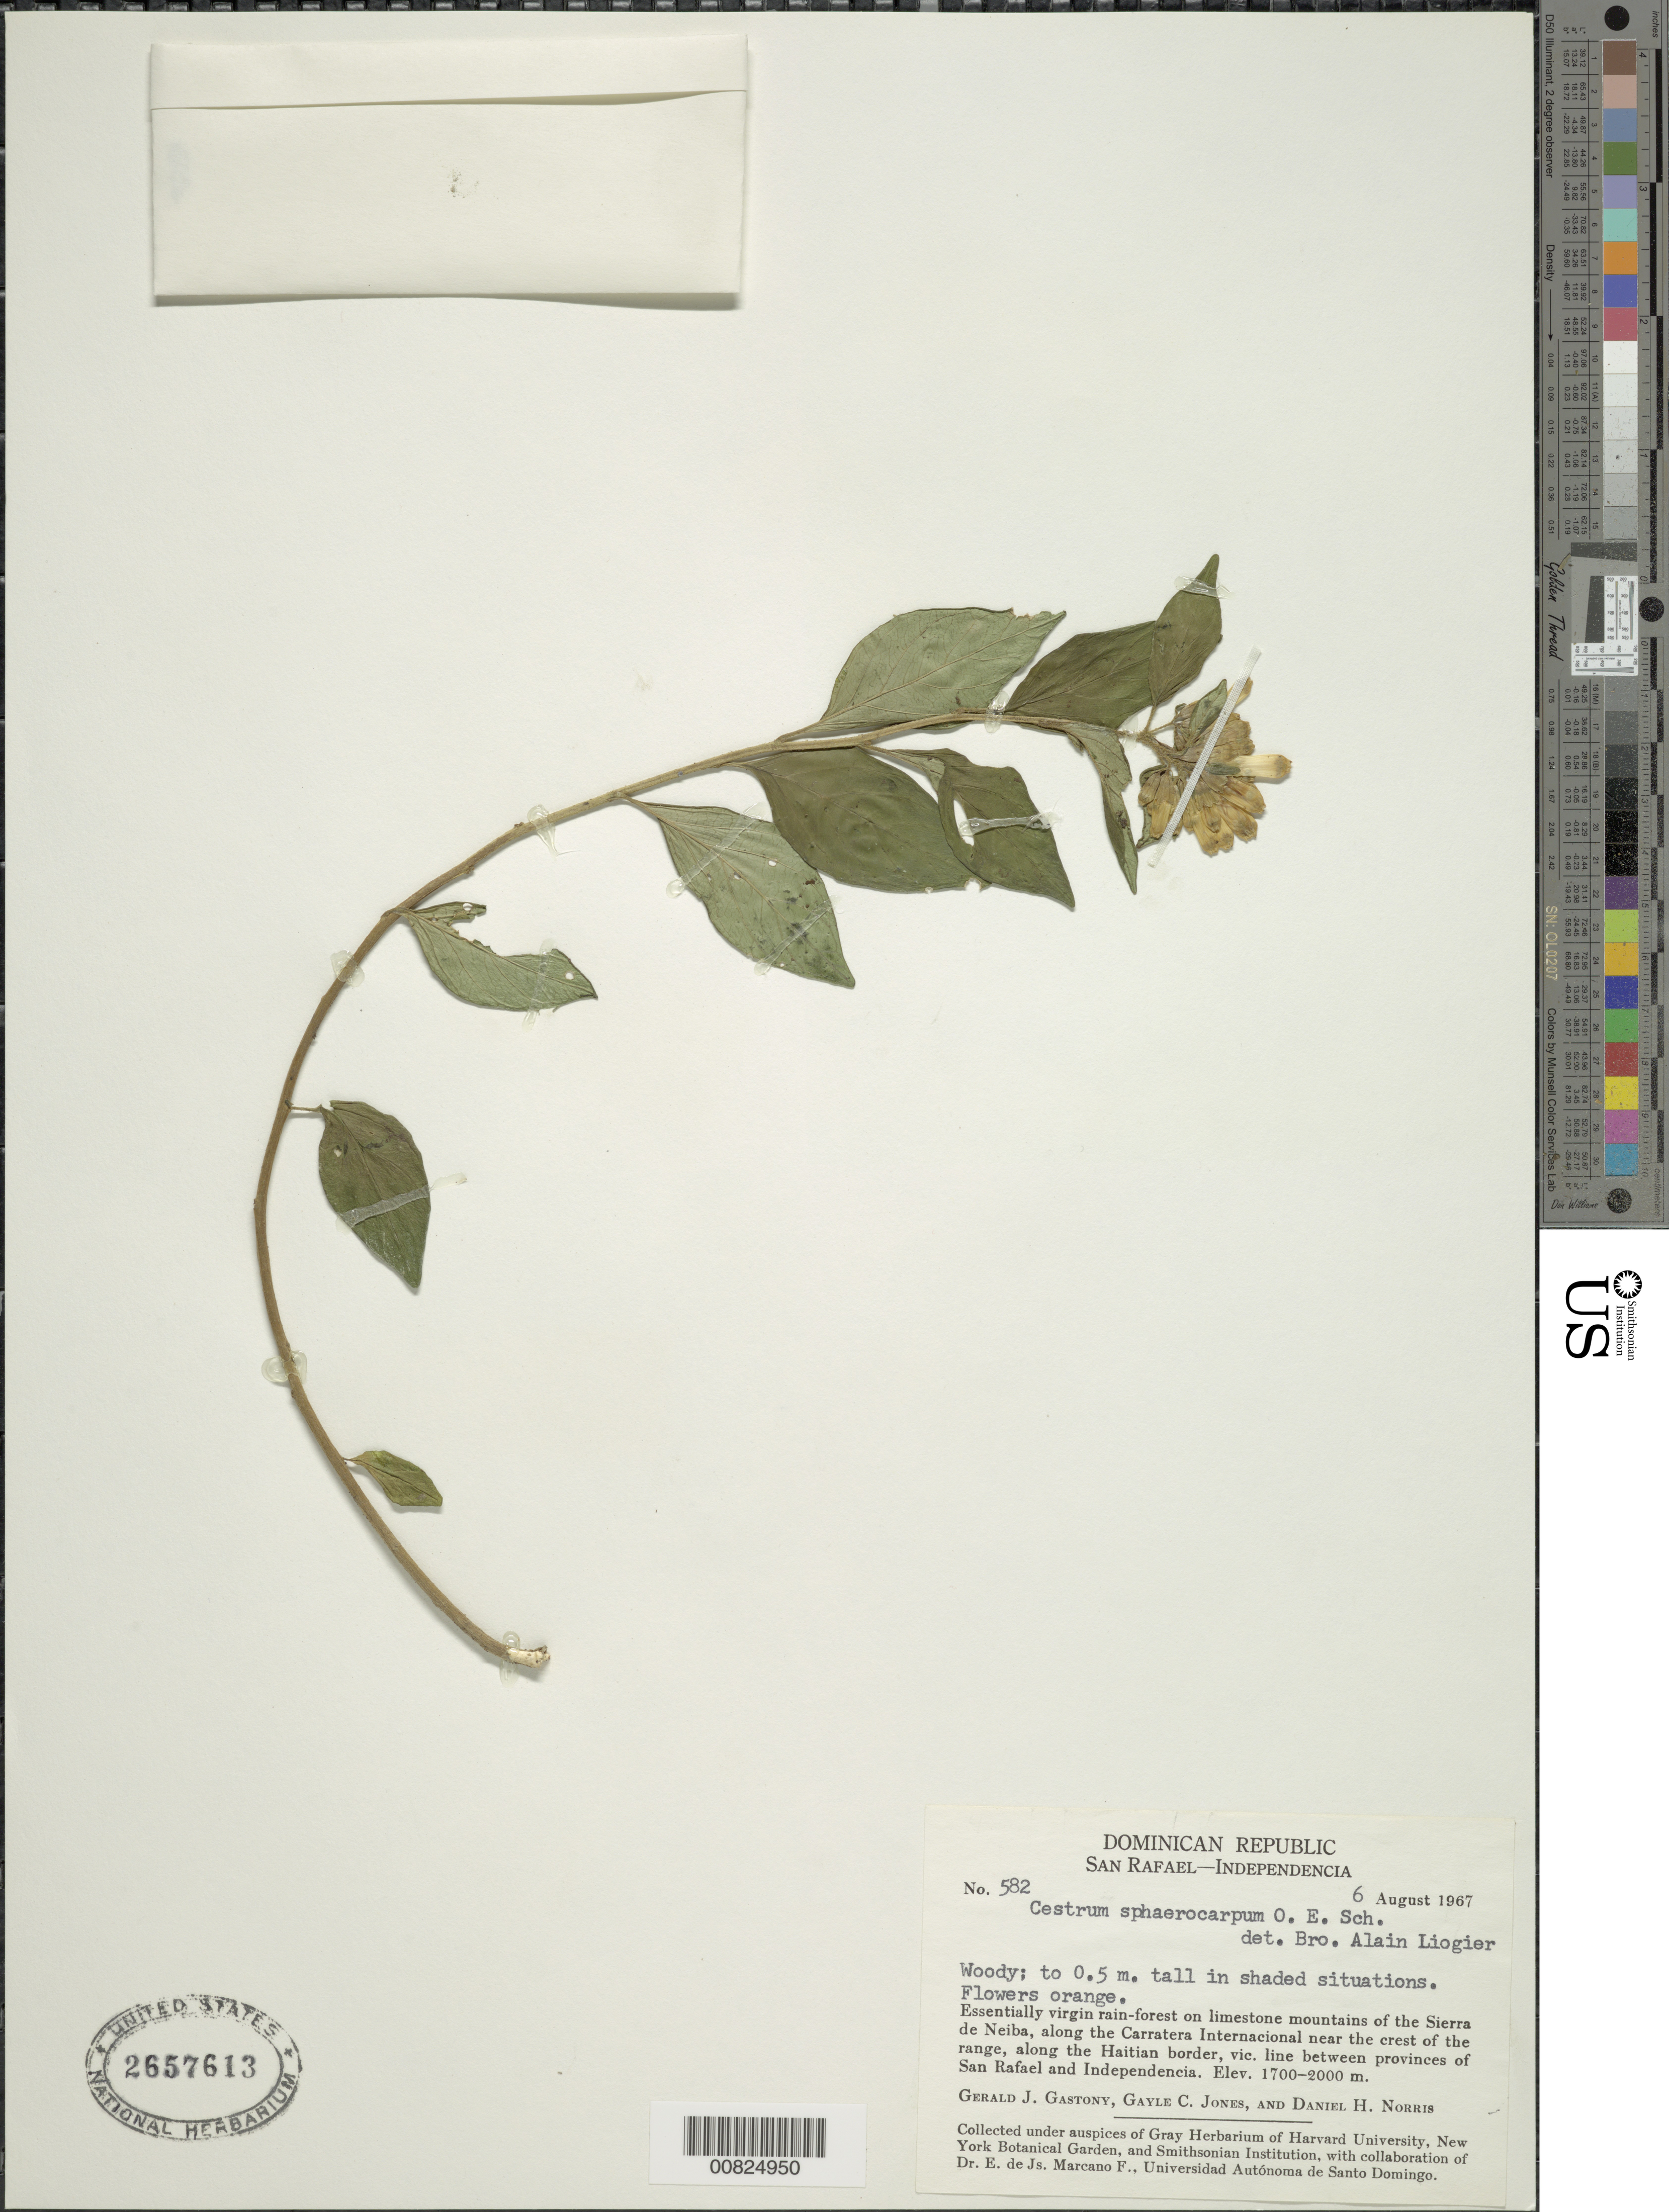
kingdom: Plantae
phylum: Tracheophyta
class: Magnoliopsida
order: Solanales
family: Solanaceae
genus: Cestrum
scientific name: Cestrum sphaerocarpum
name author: O.E. Schulz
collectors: G. Gastony, G. C. Jones & D. H. Norris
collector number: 582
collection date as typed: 06 Aug 1967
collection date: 1967-08-06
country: Dominican Republic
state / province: Independencia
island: Hispaniola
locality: Sierra de Neiba, along the Carratera Internacional near the crest of the range, along the Haitian border, vic. line between provinces of San Rafael and Independencia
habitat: In shaded situations in virgin rain-forest on limestone mountains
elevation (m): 1700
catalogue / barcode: US 2657613